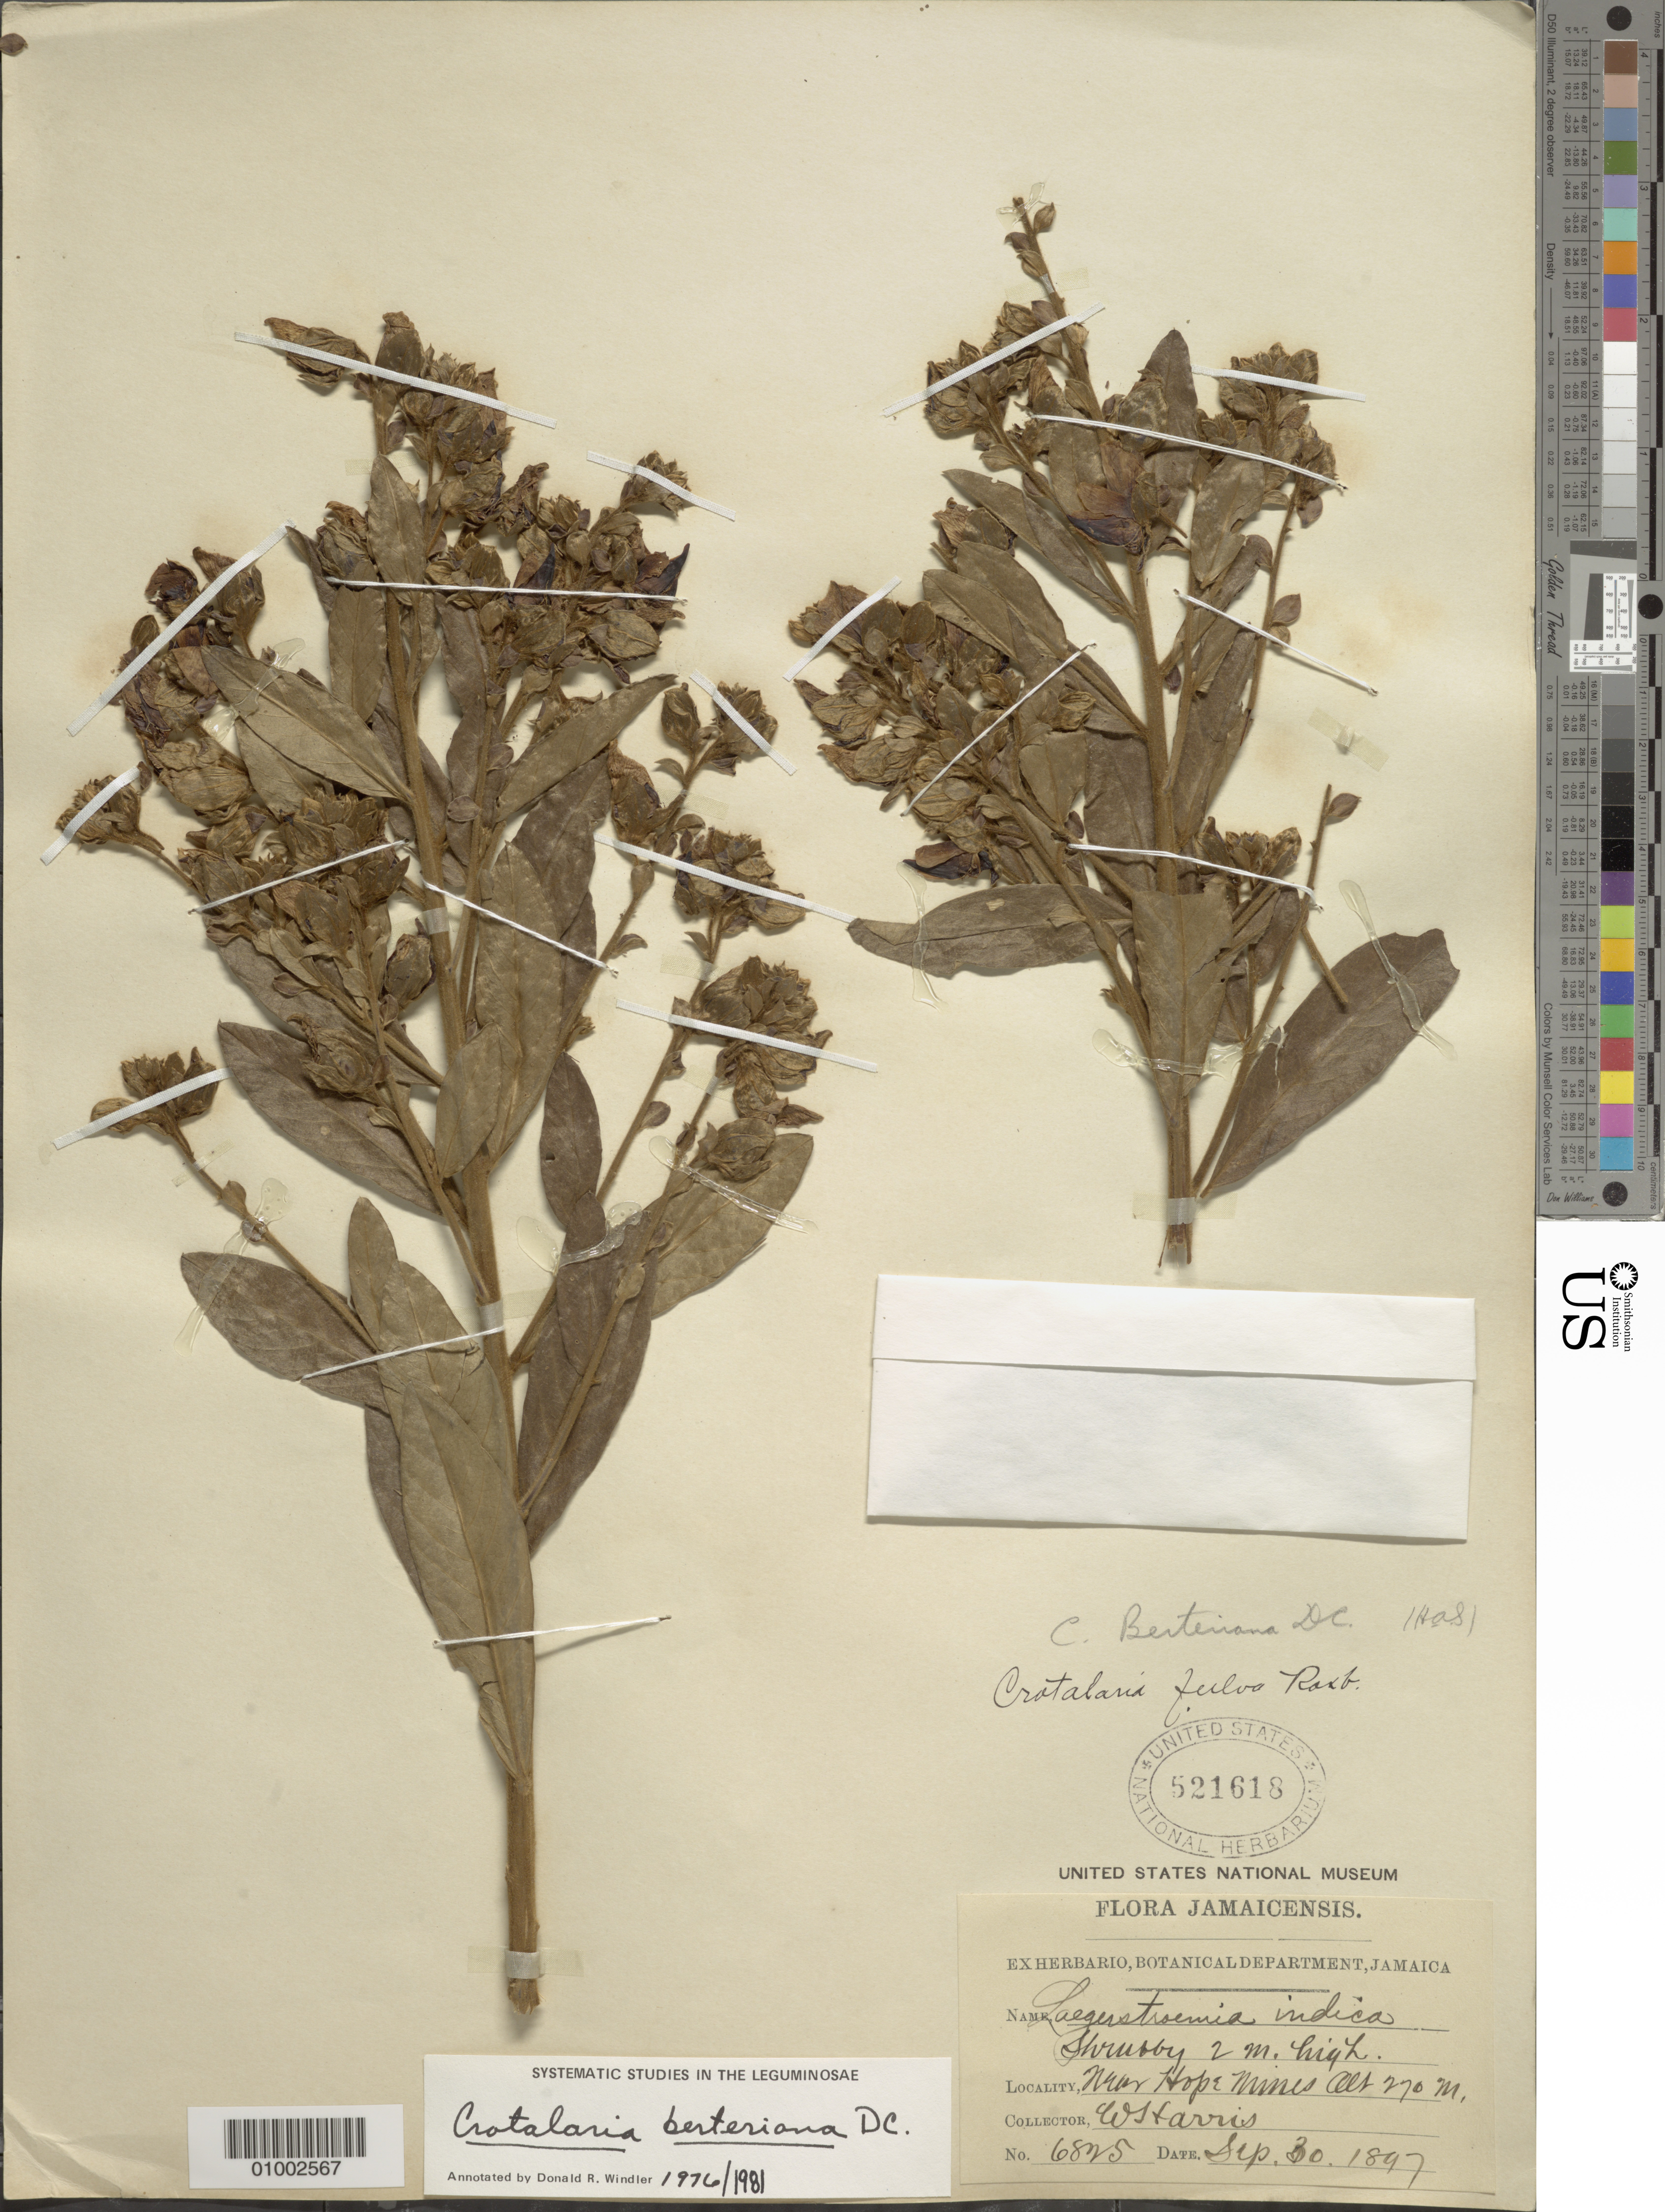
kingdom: Plantae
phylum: Tracheophyta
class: Magnoliopsida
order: Fabales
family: Fabaceae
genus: Crotalaria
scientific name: Crotalaria berteroana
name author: DC.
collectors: W. H. Harris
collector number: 6825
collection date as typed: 30 Sep 1897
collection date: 1897-09-30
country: Jamaica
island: Jamaica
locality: Near Hope Mines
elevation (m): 270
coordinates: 0 N, 0 E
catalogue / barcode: US 521618